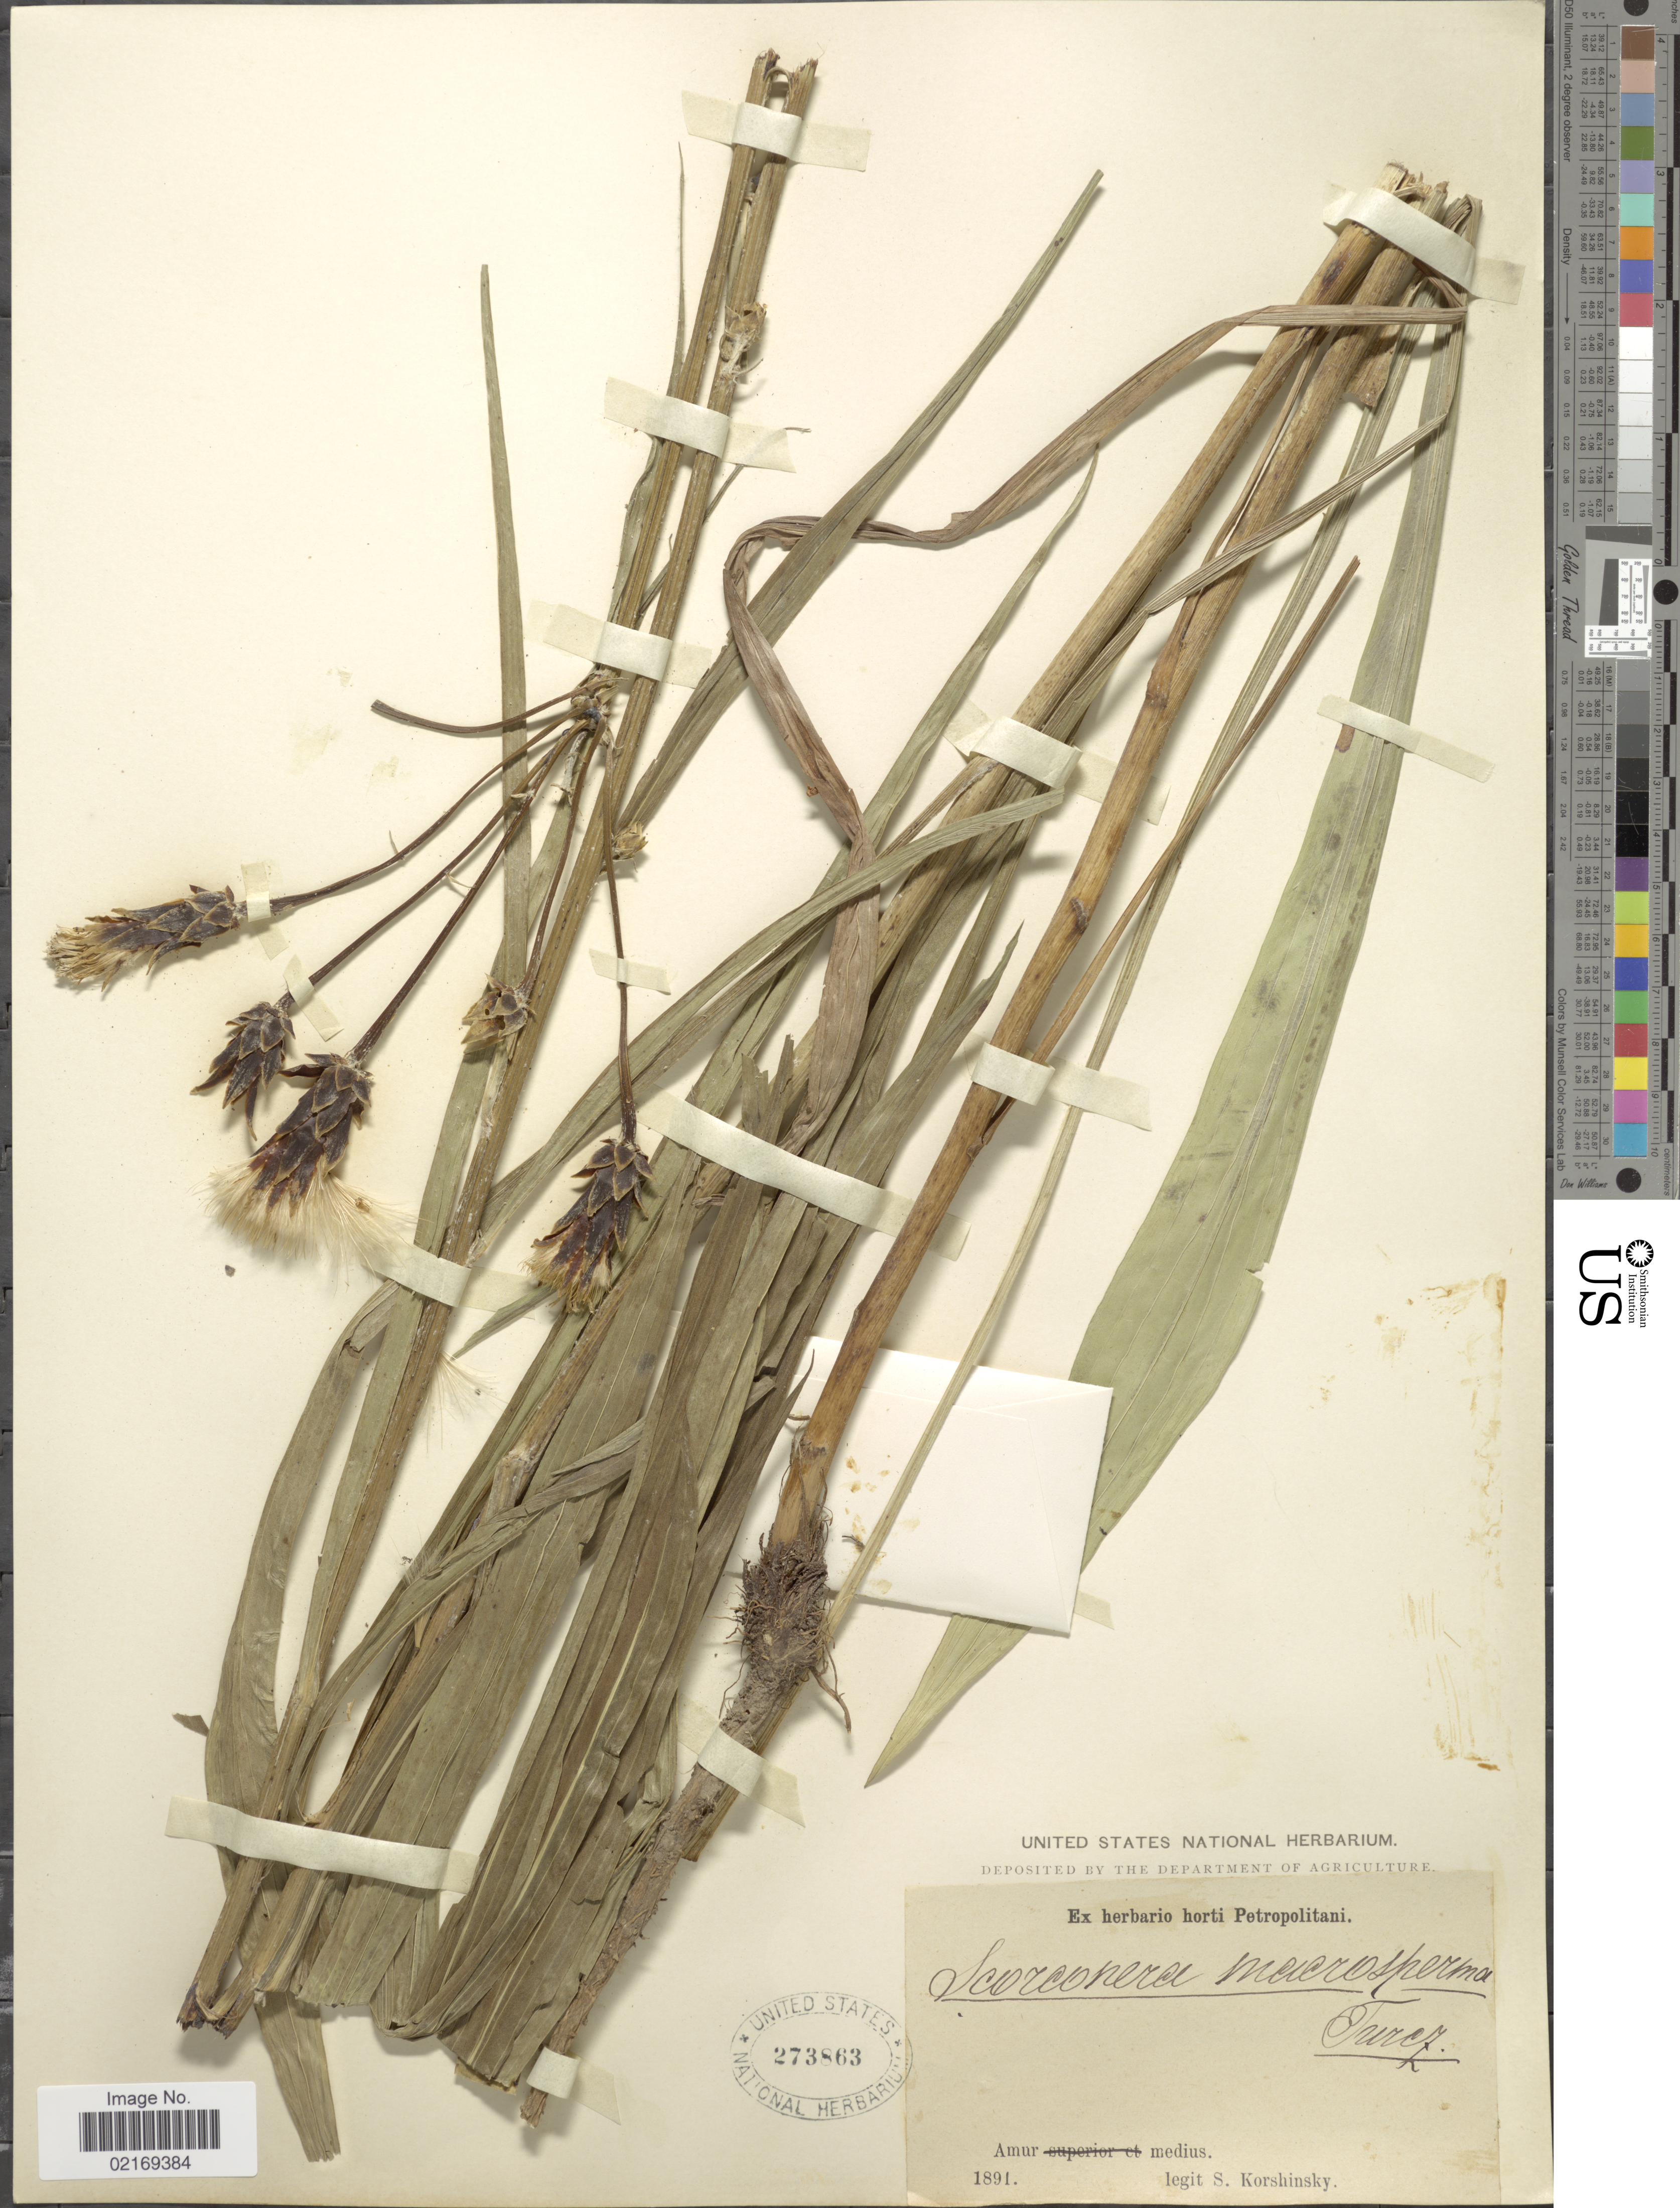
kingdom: Plantae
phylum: Tracheophyta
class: Magnoliopsida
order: Asterales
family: Asteraceae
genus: Scorzonera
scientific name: Scorzonera albicaulis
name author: Bunge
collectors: S. I. Korshinsky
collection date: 1891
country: Russian Federation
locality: Amur medius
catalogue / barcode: US 273863